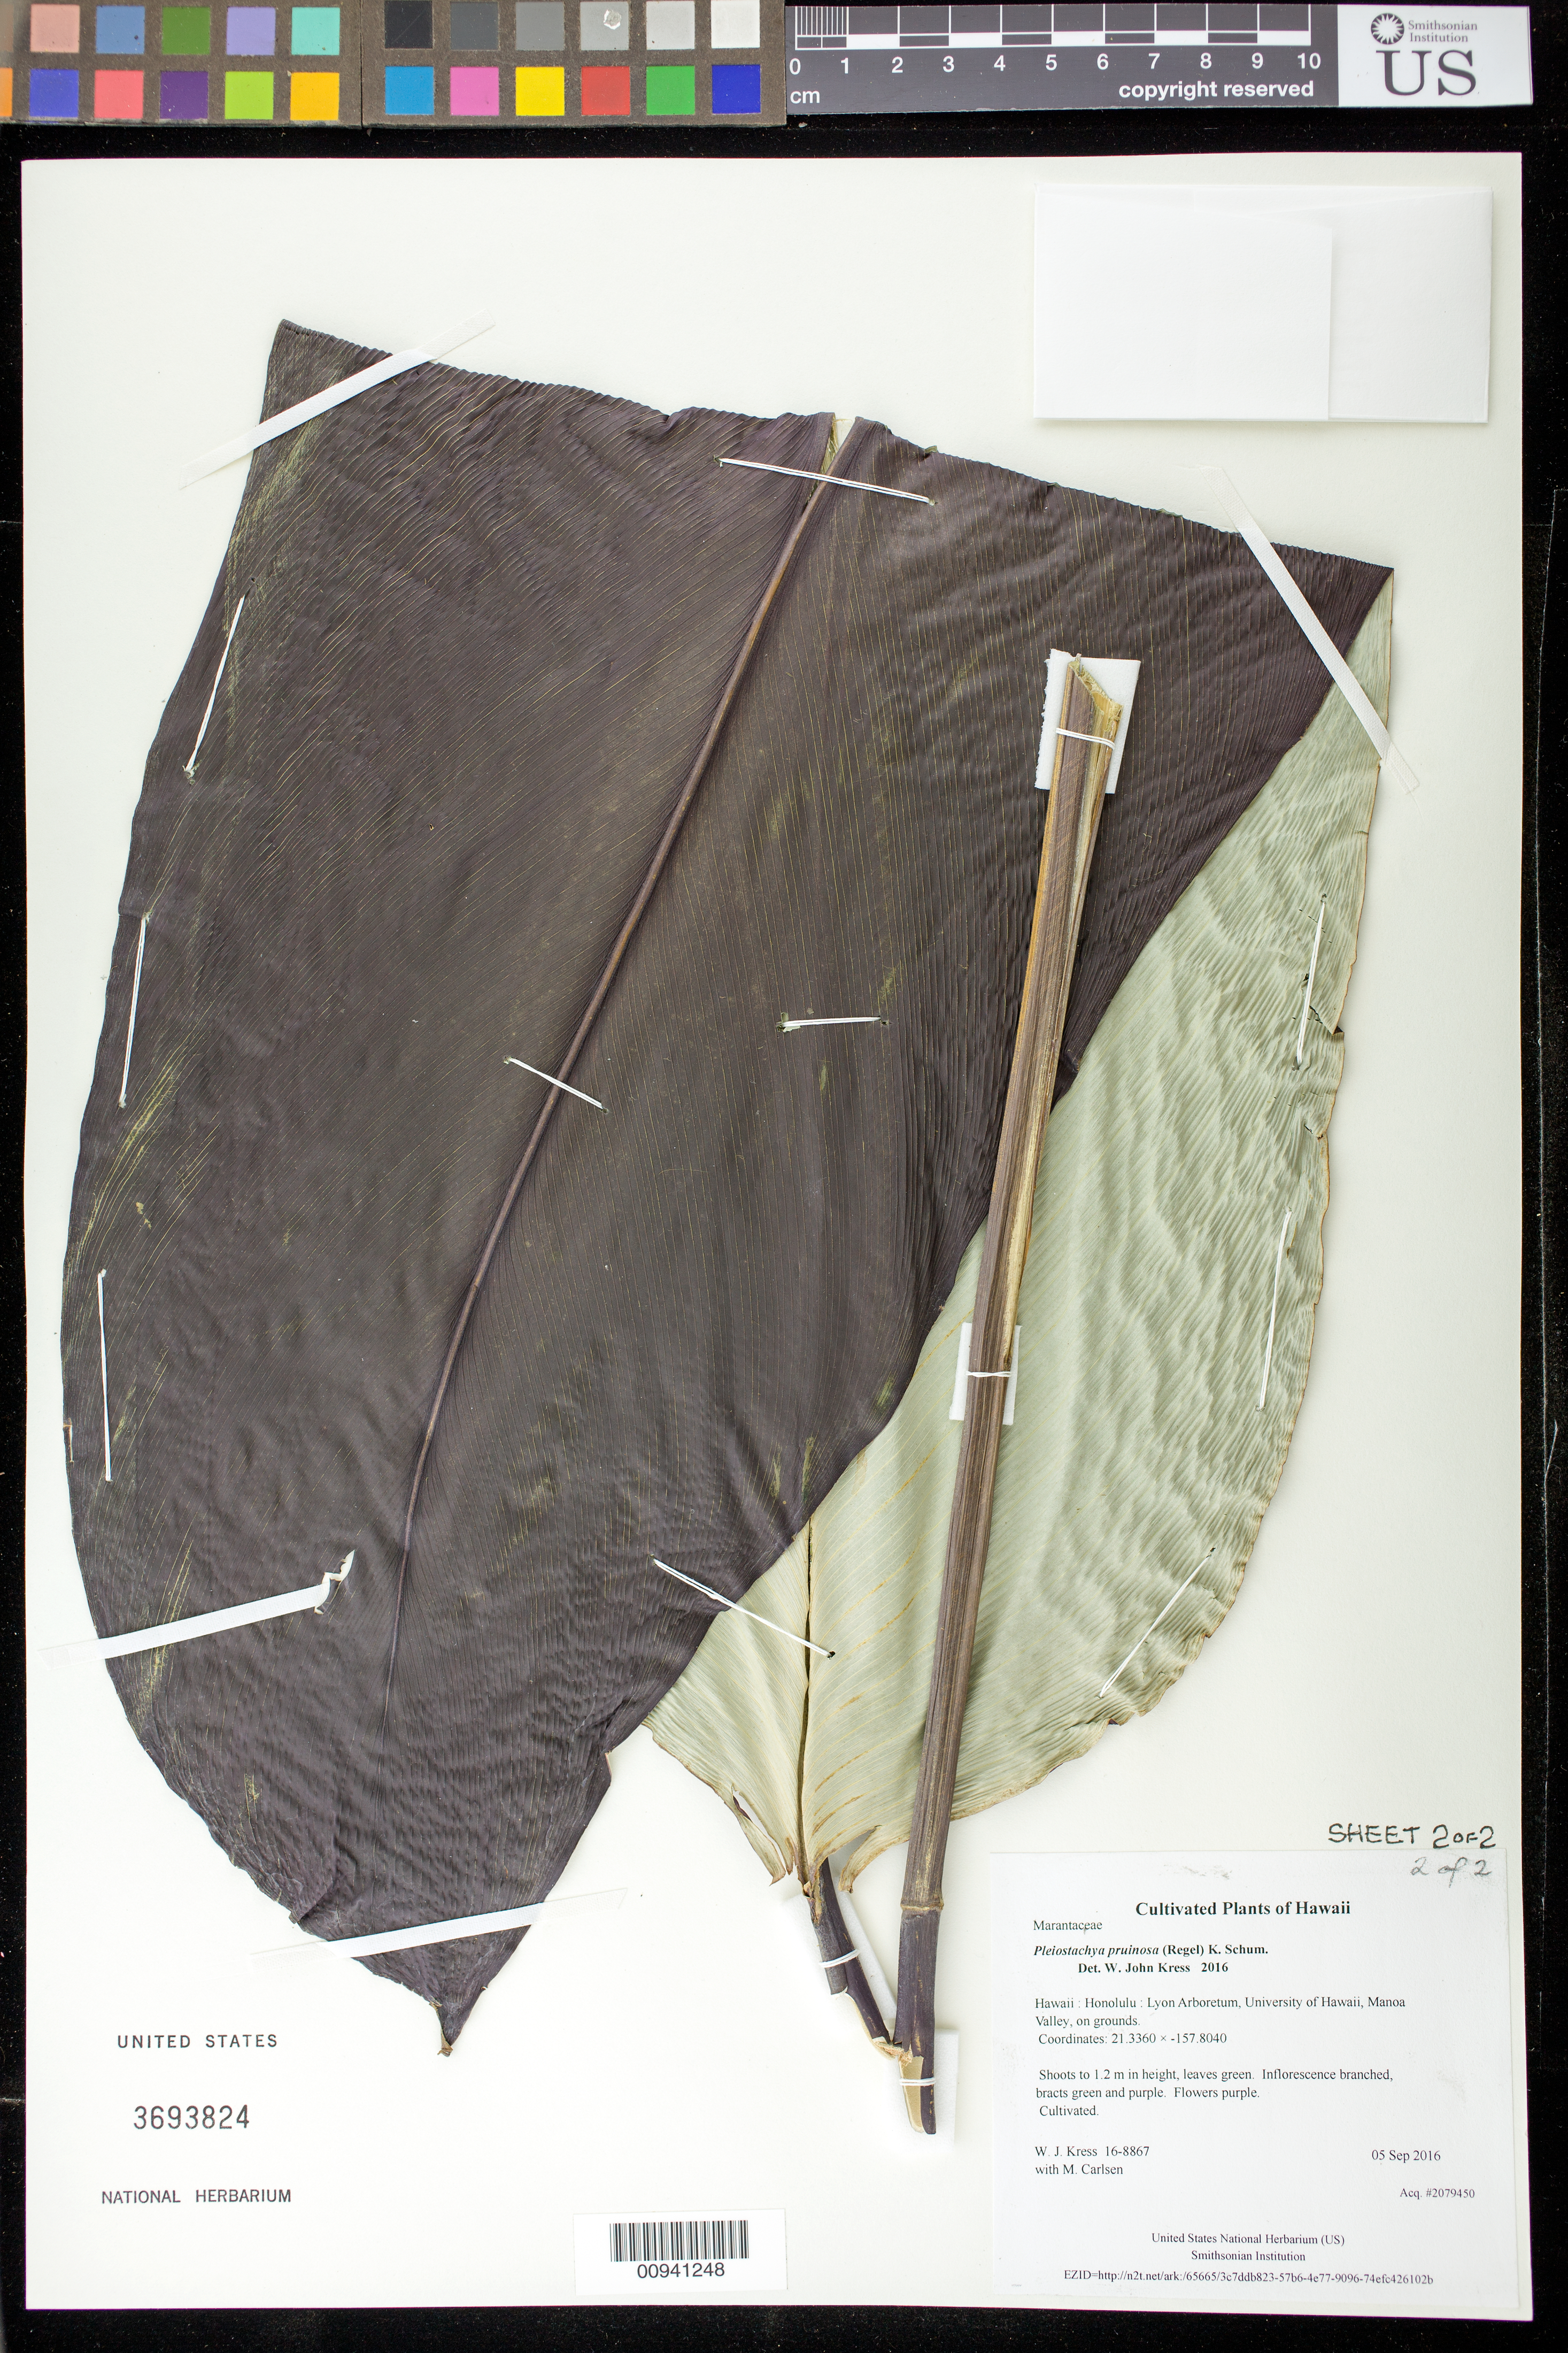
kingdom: Plantae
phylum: Tracheophyta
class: Liliopsida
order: Zingiberales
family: Marantaceae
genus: Pleiostachya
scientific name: Pleiostachya pruinosa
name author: (Regel) K. Schum.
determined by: Kress, W. J., (US), Smithsonian Institution - National Museum of Natural History (UNITED STATES)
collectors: W. J. Kress & M. M. Carlsen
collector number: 16-8867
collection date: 2016-09-05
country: United States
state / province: Hawaii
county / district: Honolulu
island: Oahu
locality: Lyon Arboretum, University of Hawaii, Manoa Valley, on grounds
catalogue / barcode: US 3693824